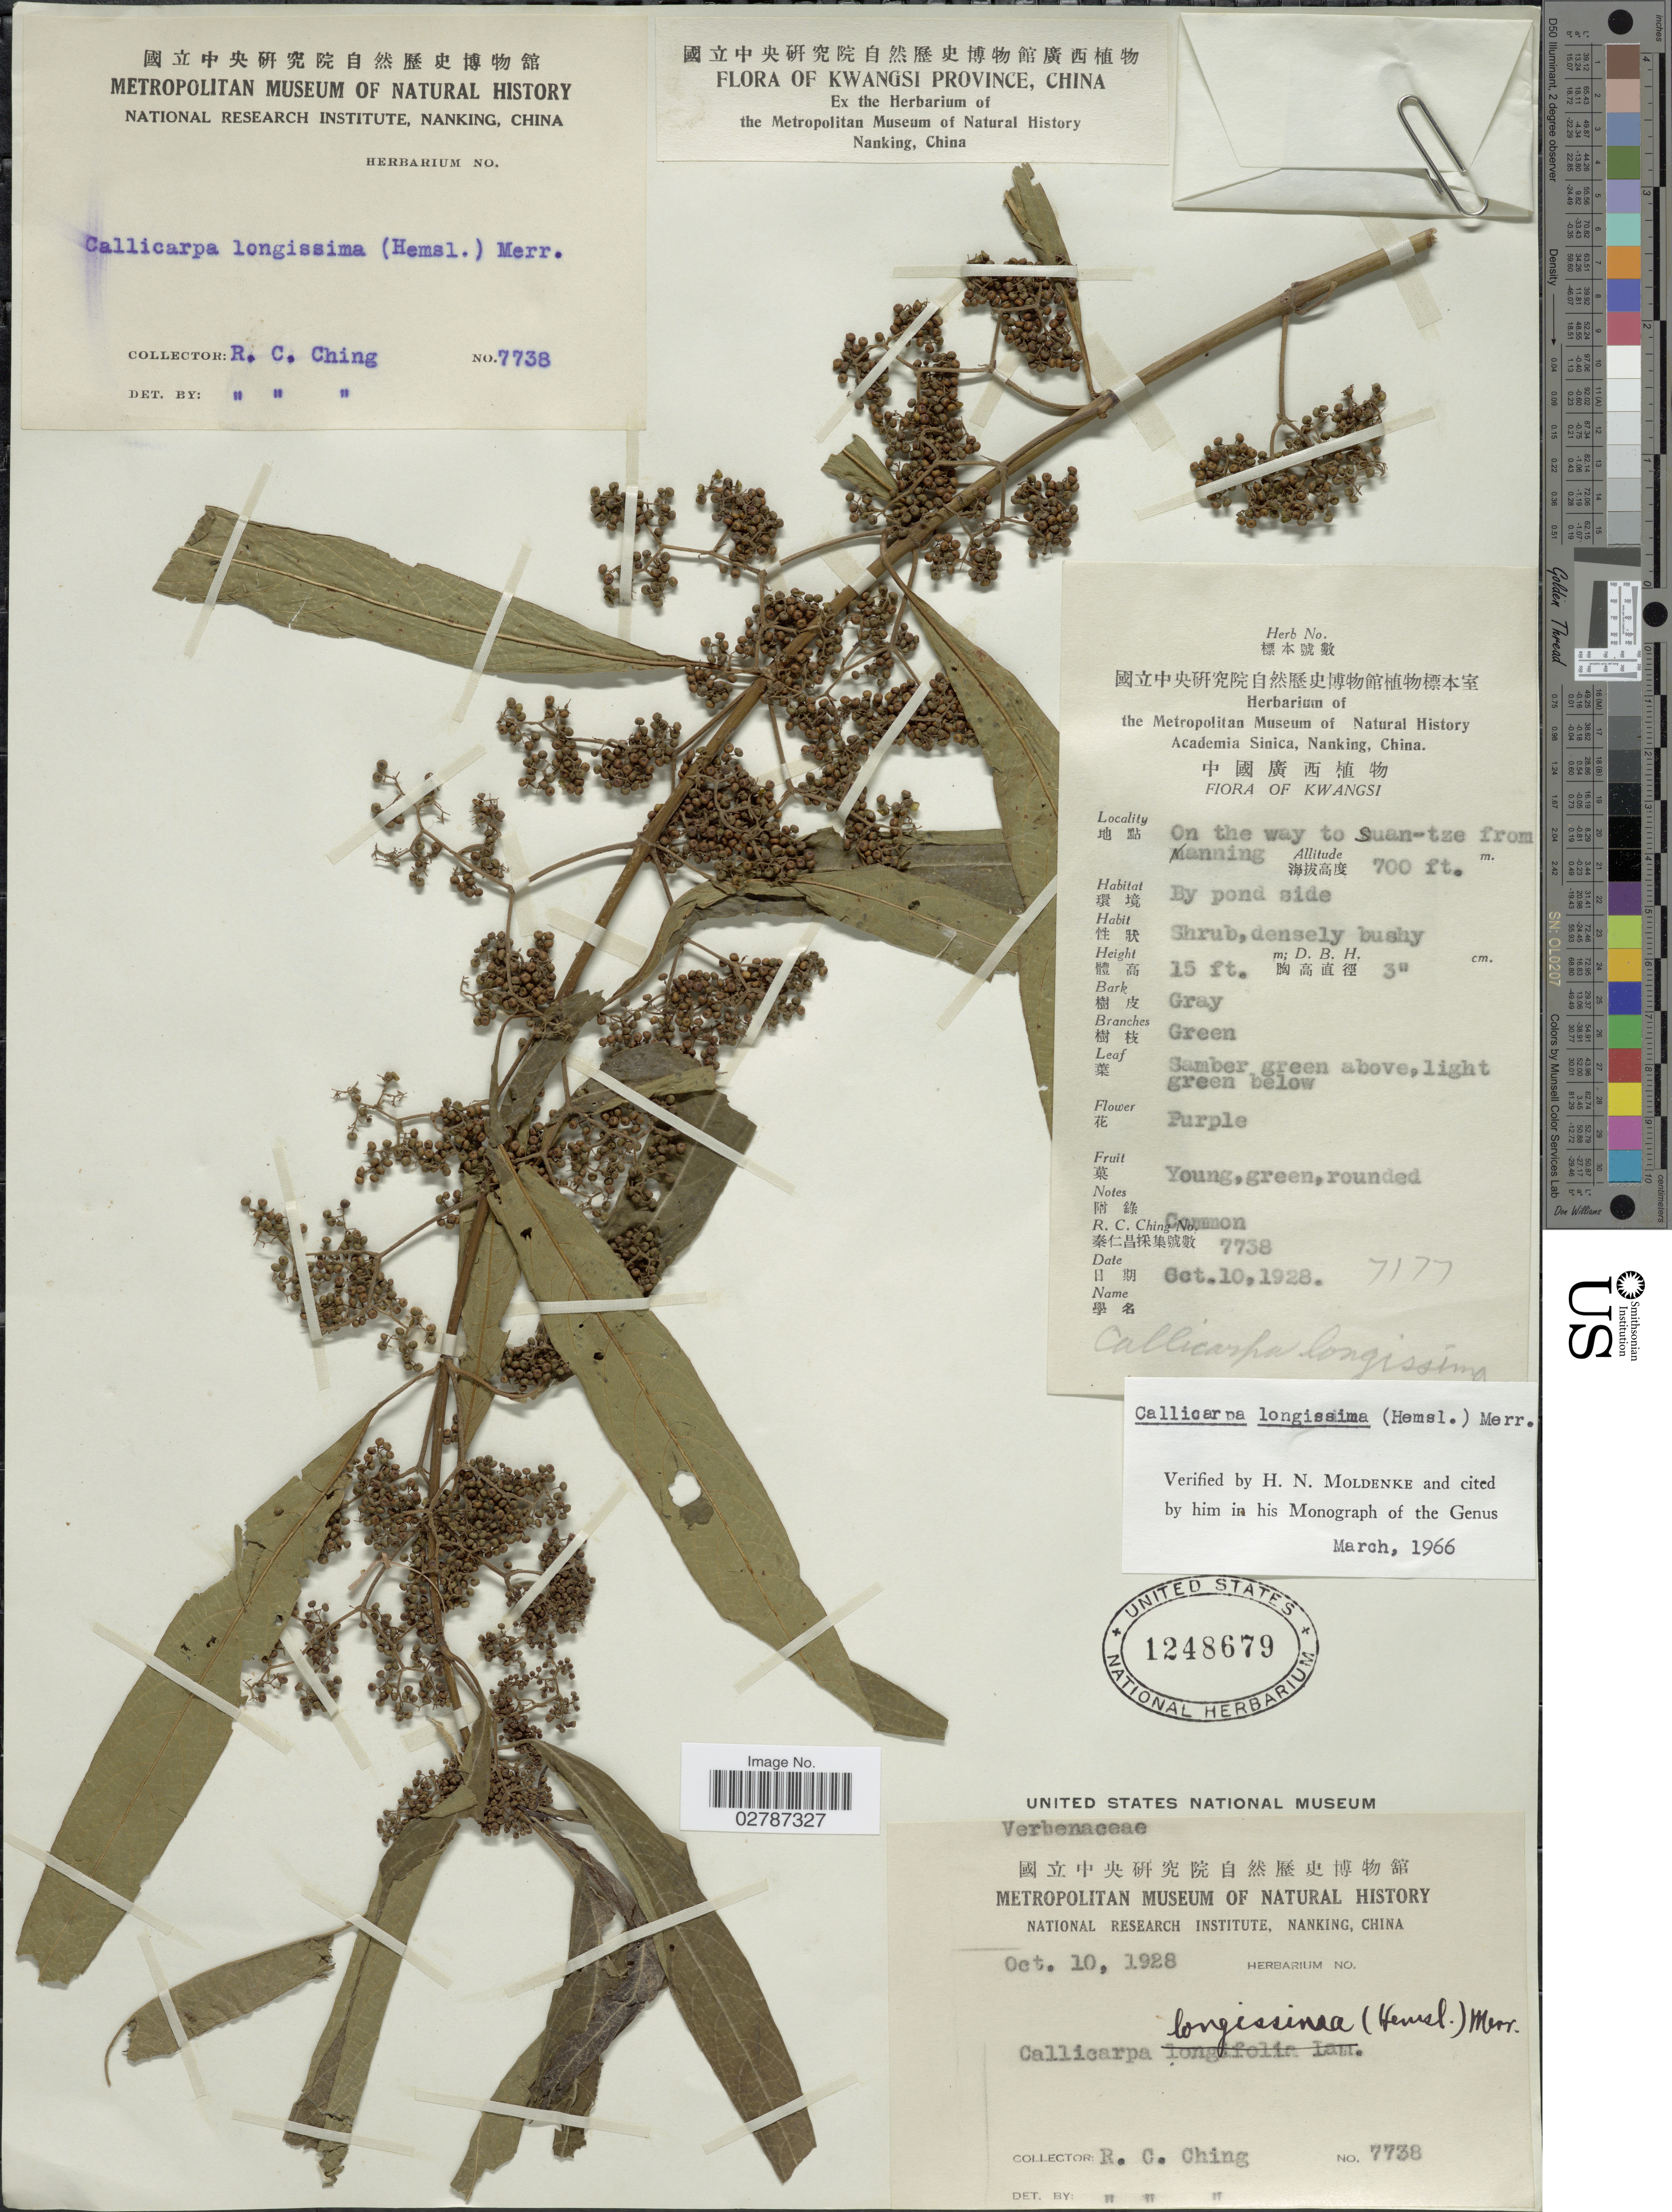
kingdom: Plantae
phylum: Tracheophyta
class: Magnoliopsida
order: Lamiales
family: Lamiaceae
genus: Callicarpa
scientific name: Callicarpa longissima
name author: (Hemsl.) Merr.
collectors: R. C. Ching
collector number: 7738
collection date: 1928-10-10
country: China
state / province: Guangxi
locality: Kwangsi. On the way to Suan-tze from anning. Kwangsi Province.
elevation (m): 213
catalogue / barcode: US 1248679